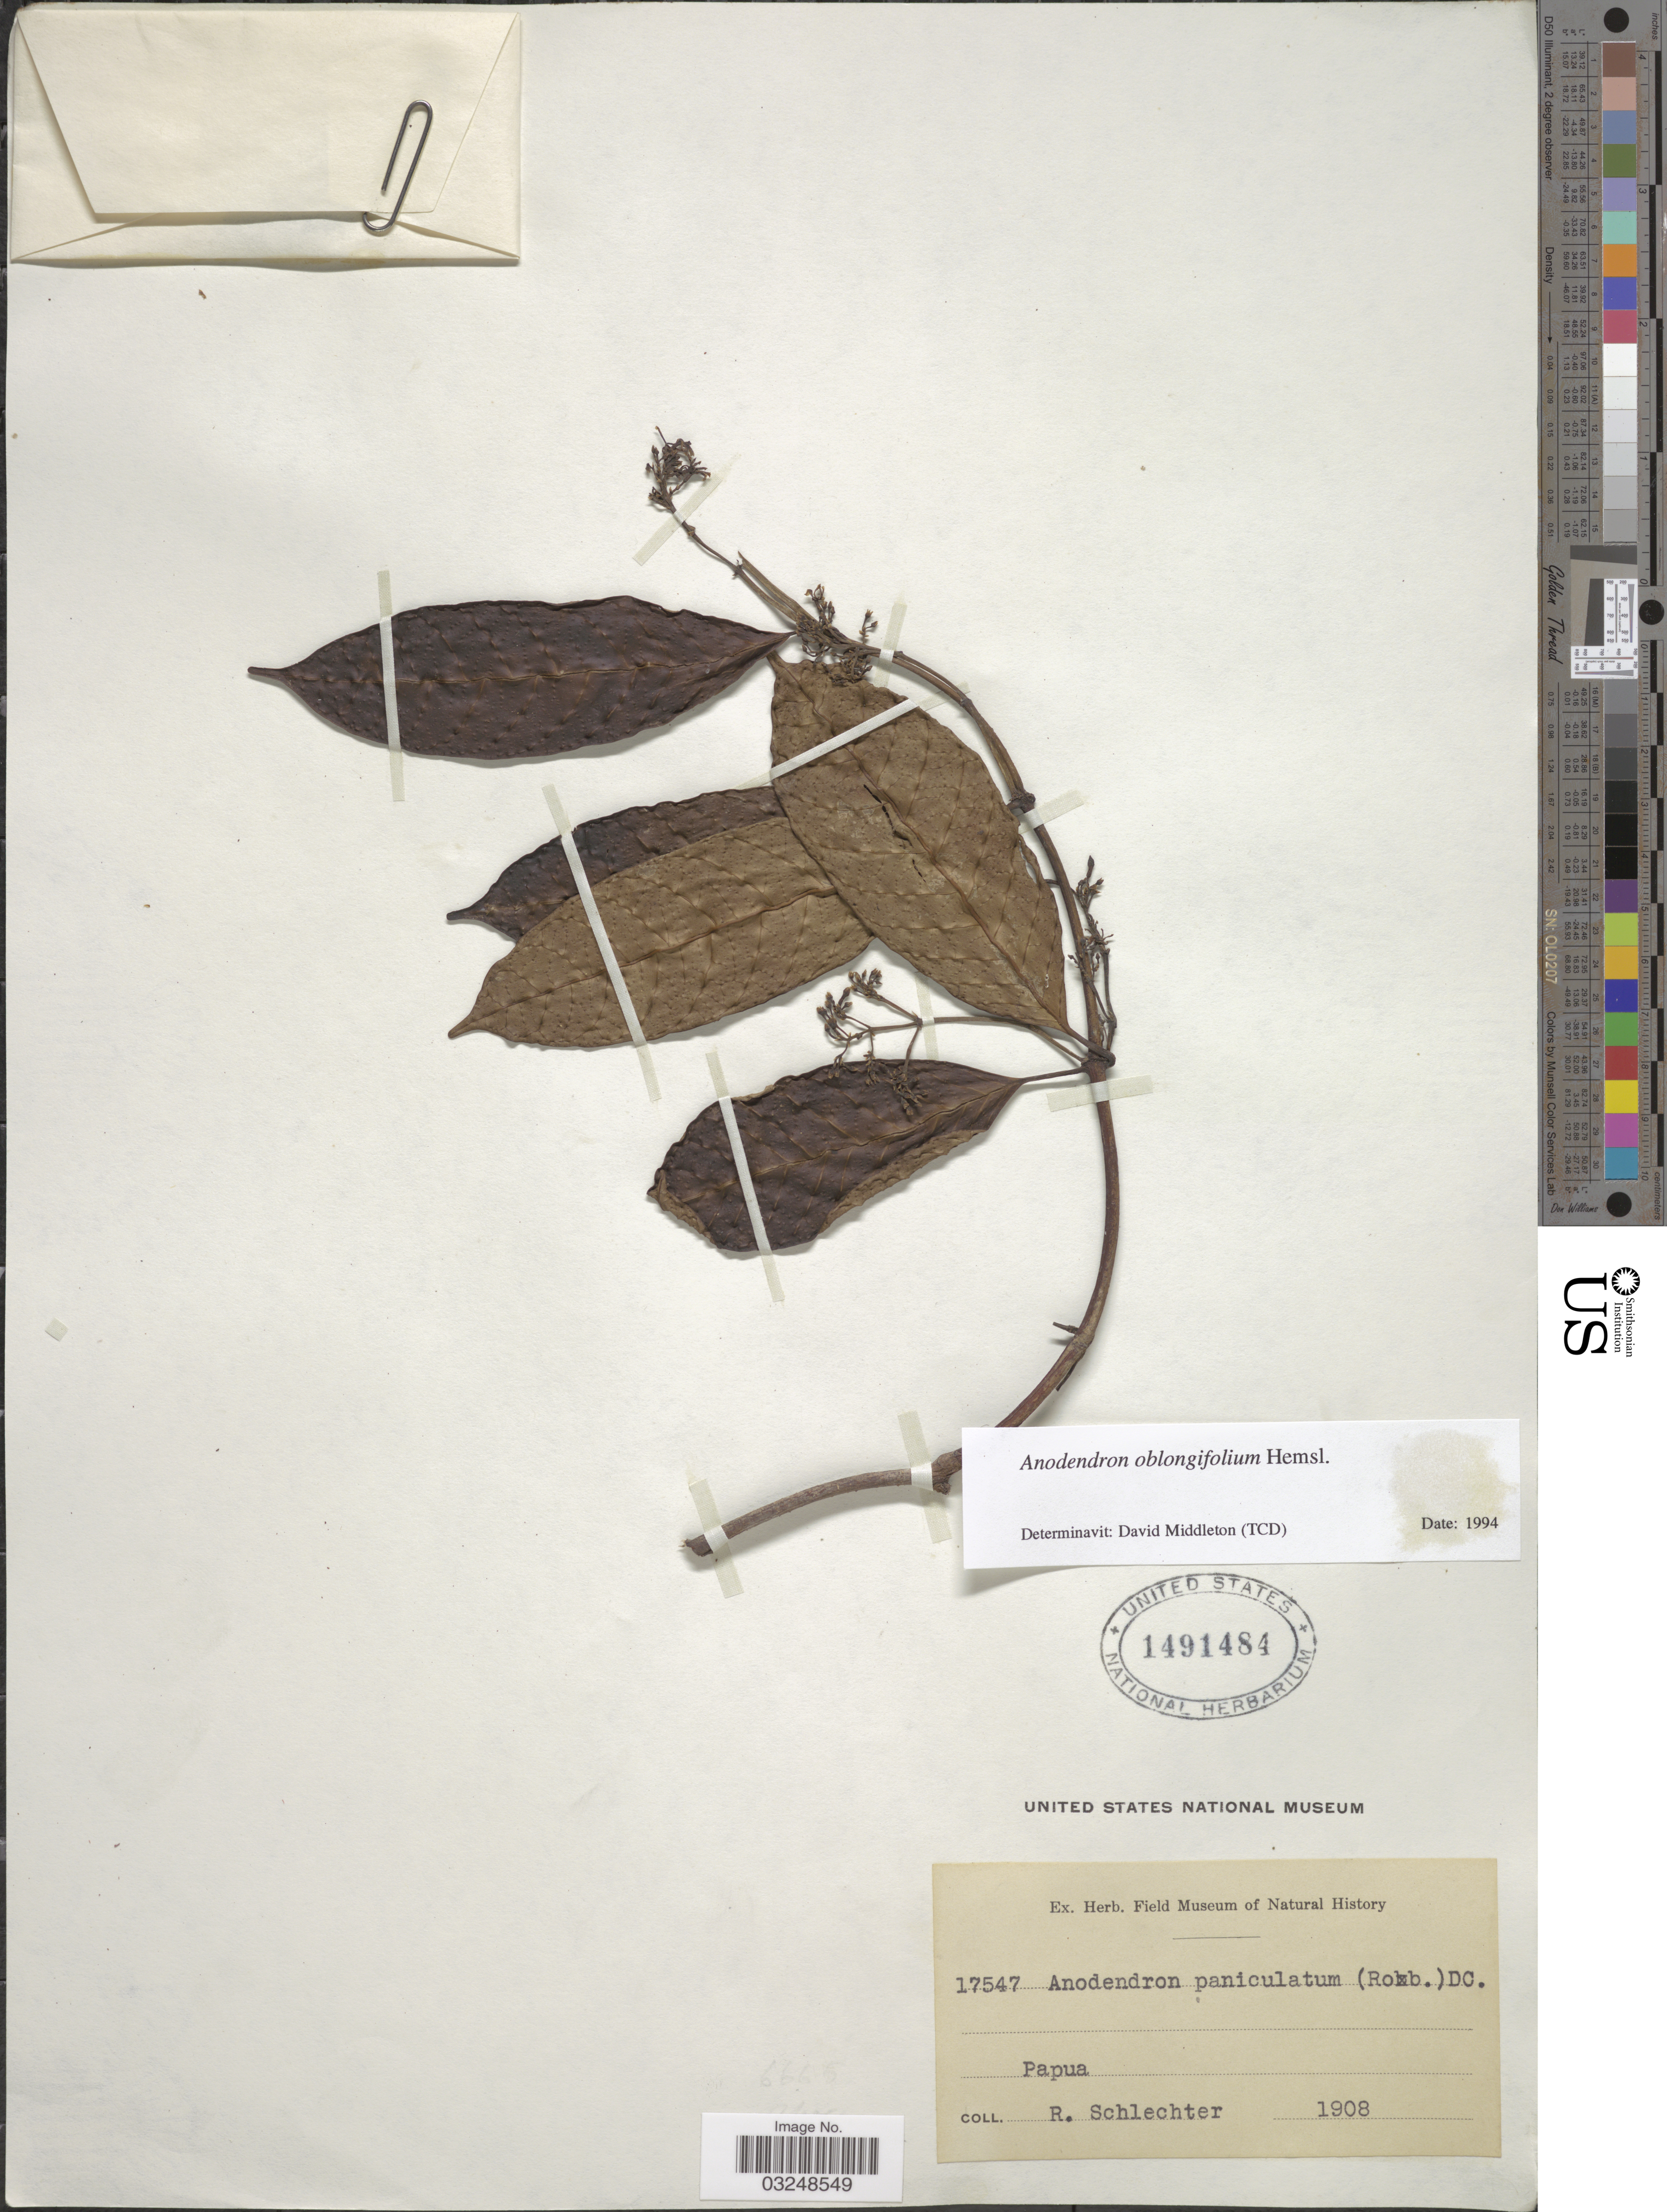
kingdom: Plantae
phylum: Tracheophyta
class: Magnoliopsida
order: Gentianales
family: Apocynaceae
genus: Anodendron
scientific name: Anodendron oblongifolium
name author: Hemsl.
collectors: F. R. R. Schlechter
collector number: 17547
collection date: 1908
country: Papua New Guinea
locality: Papua.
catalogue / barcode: US 1491484